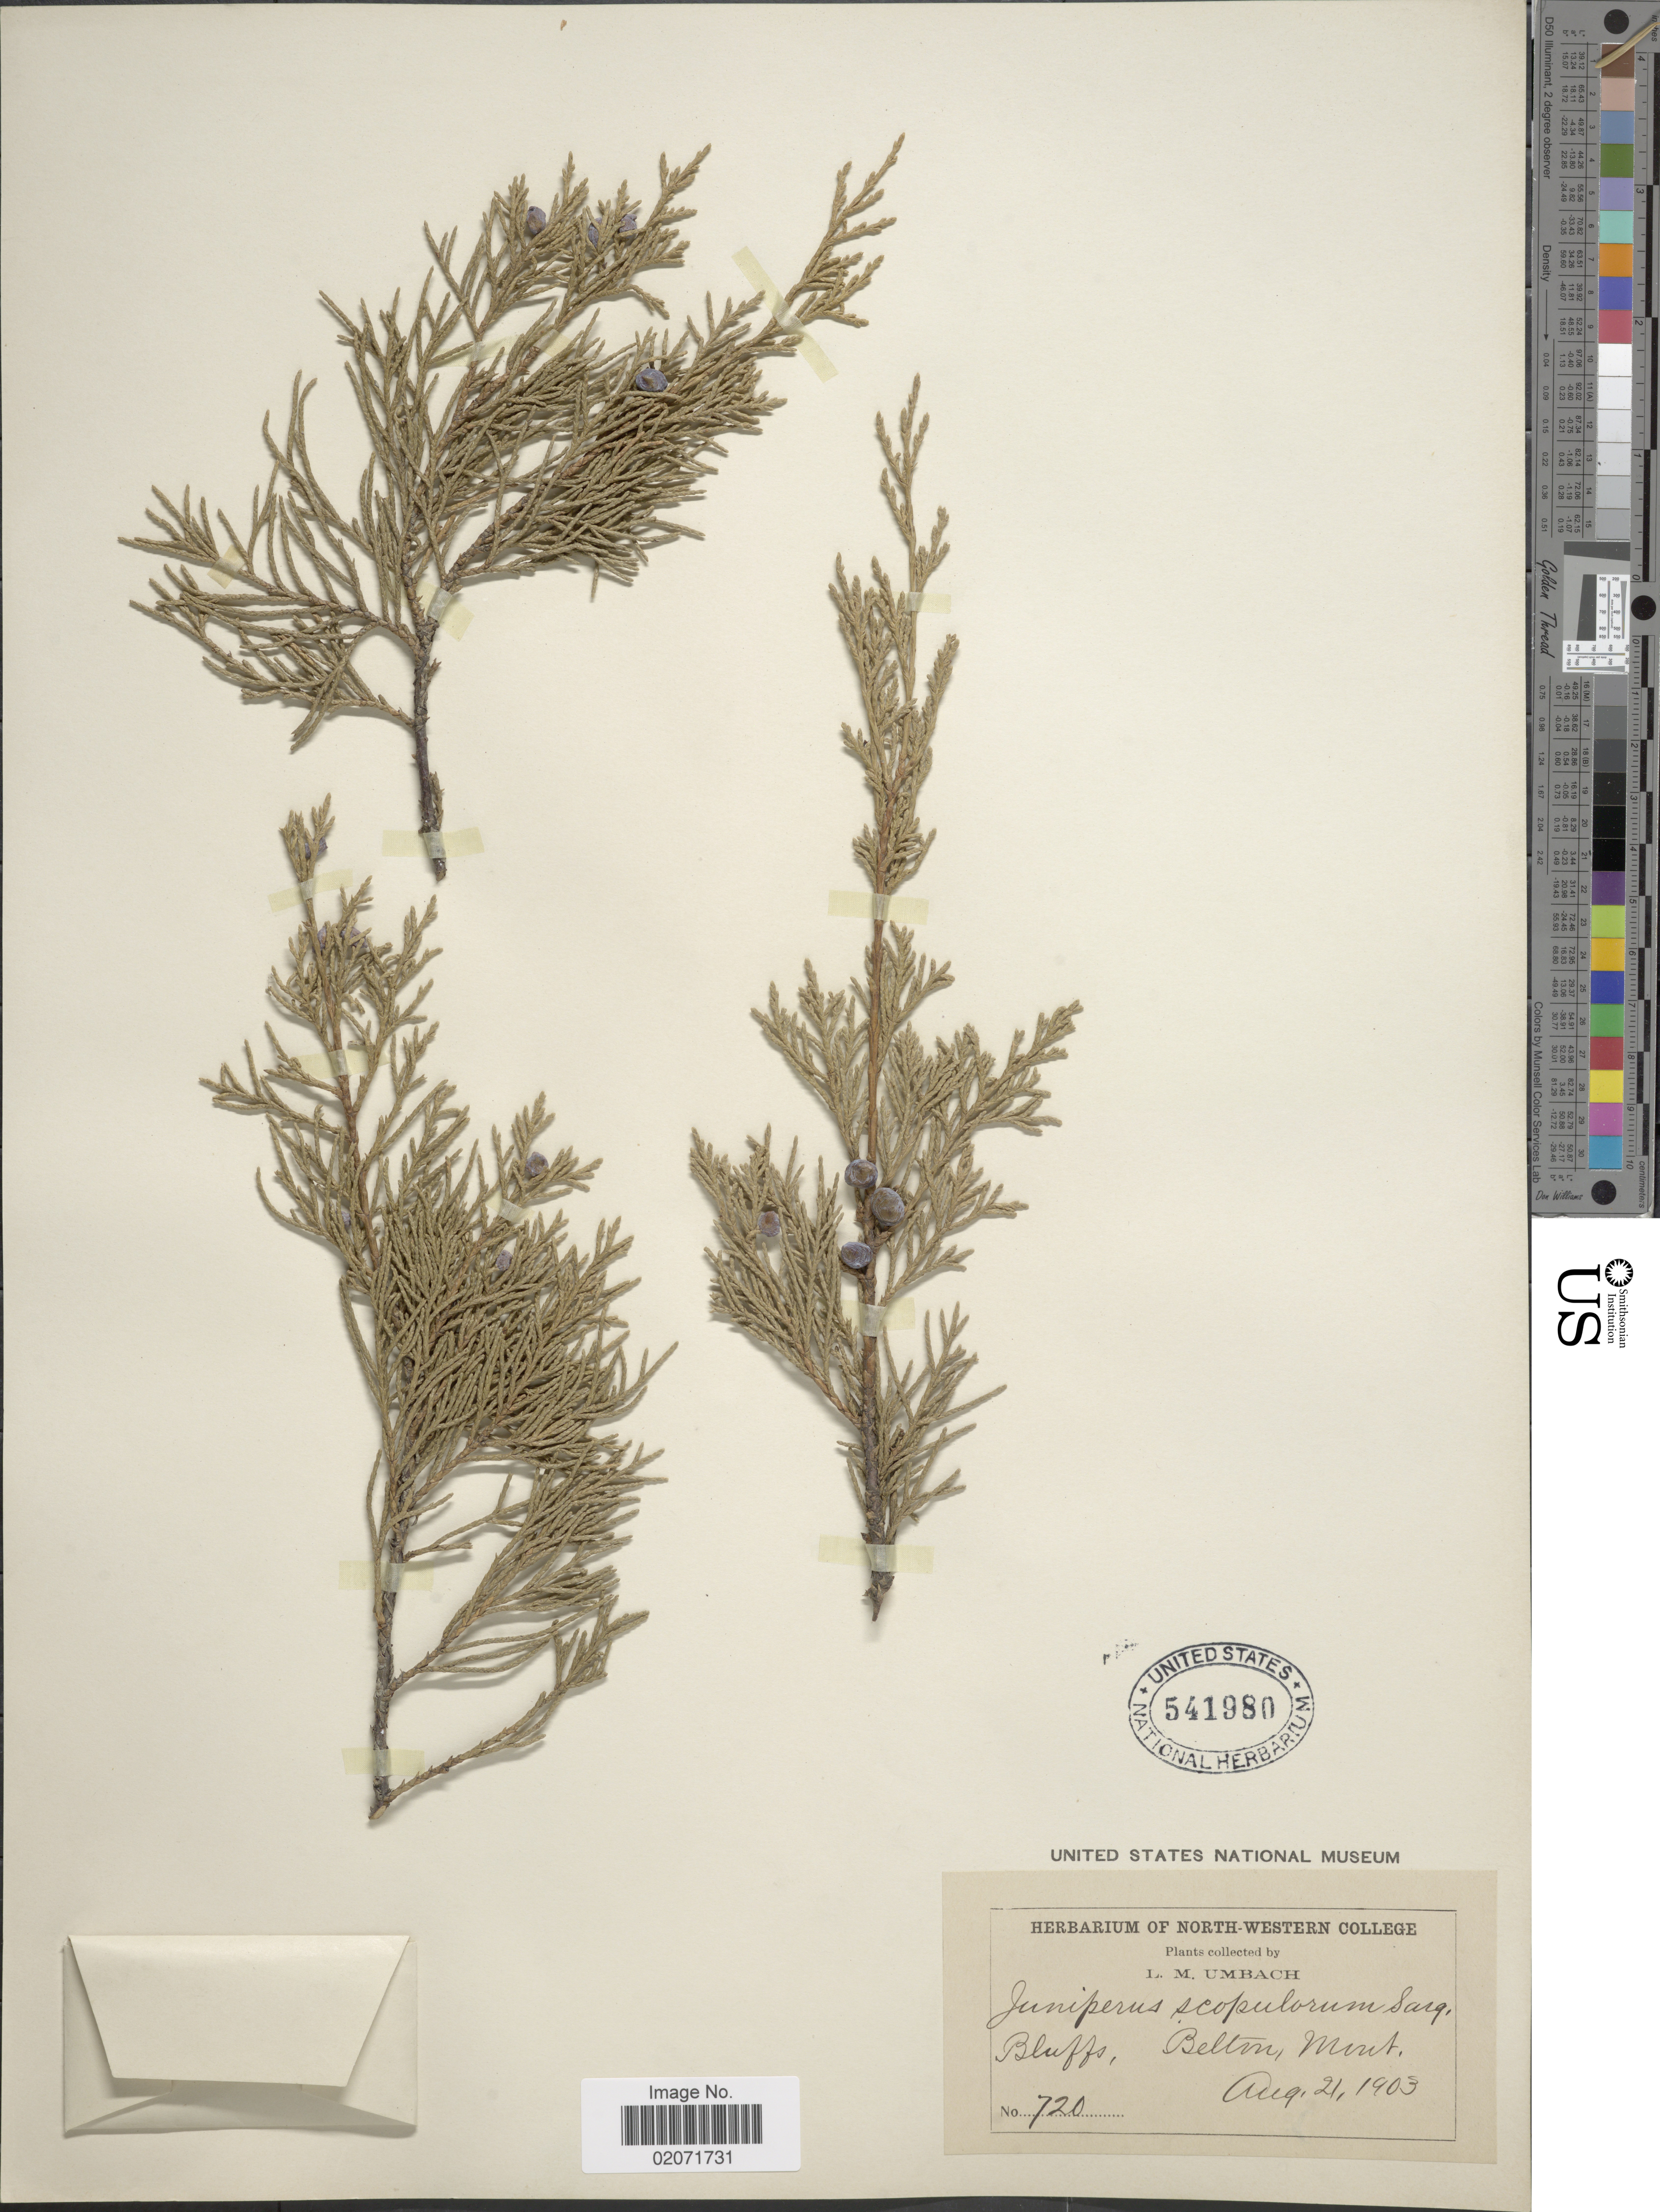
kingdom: Plantae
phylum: Tracheophyta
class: Pinopsida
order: Pinales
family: Cupressaceae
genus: Juniperus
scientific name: Juniperus scopulorum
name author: Sarg.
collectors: L. M. Umbach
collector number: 720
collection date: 1903-08-21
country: United States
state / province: Montana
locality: Bluffs, Belton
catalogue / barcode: US 541980